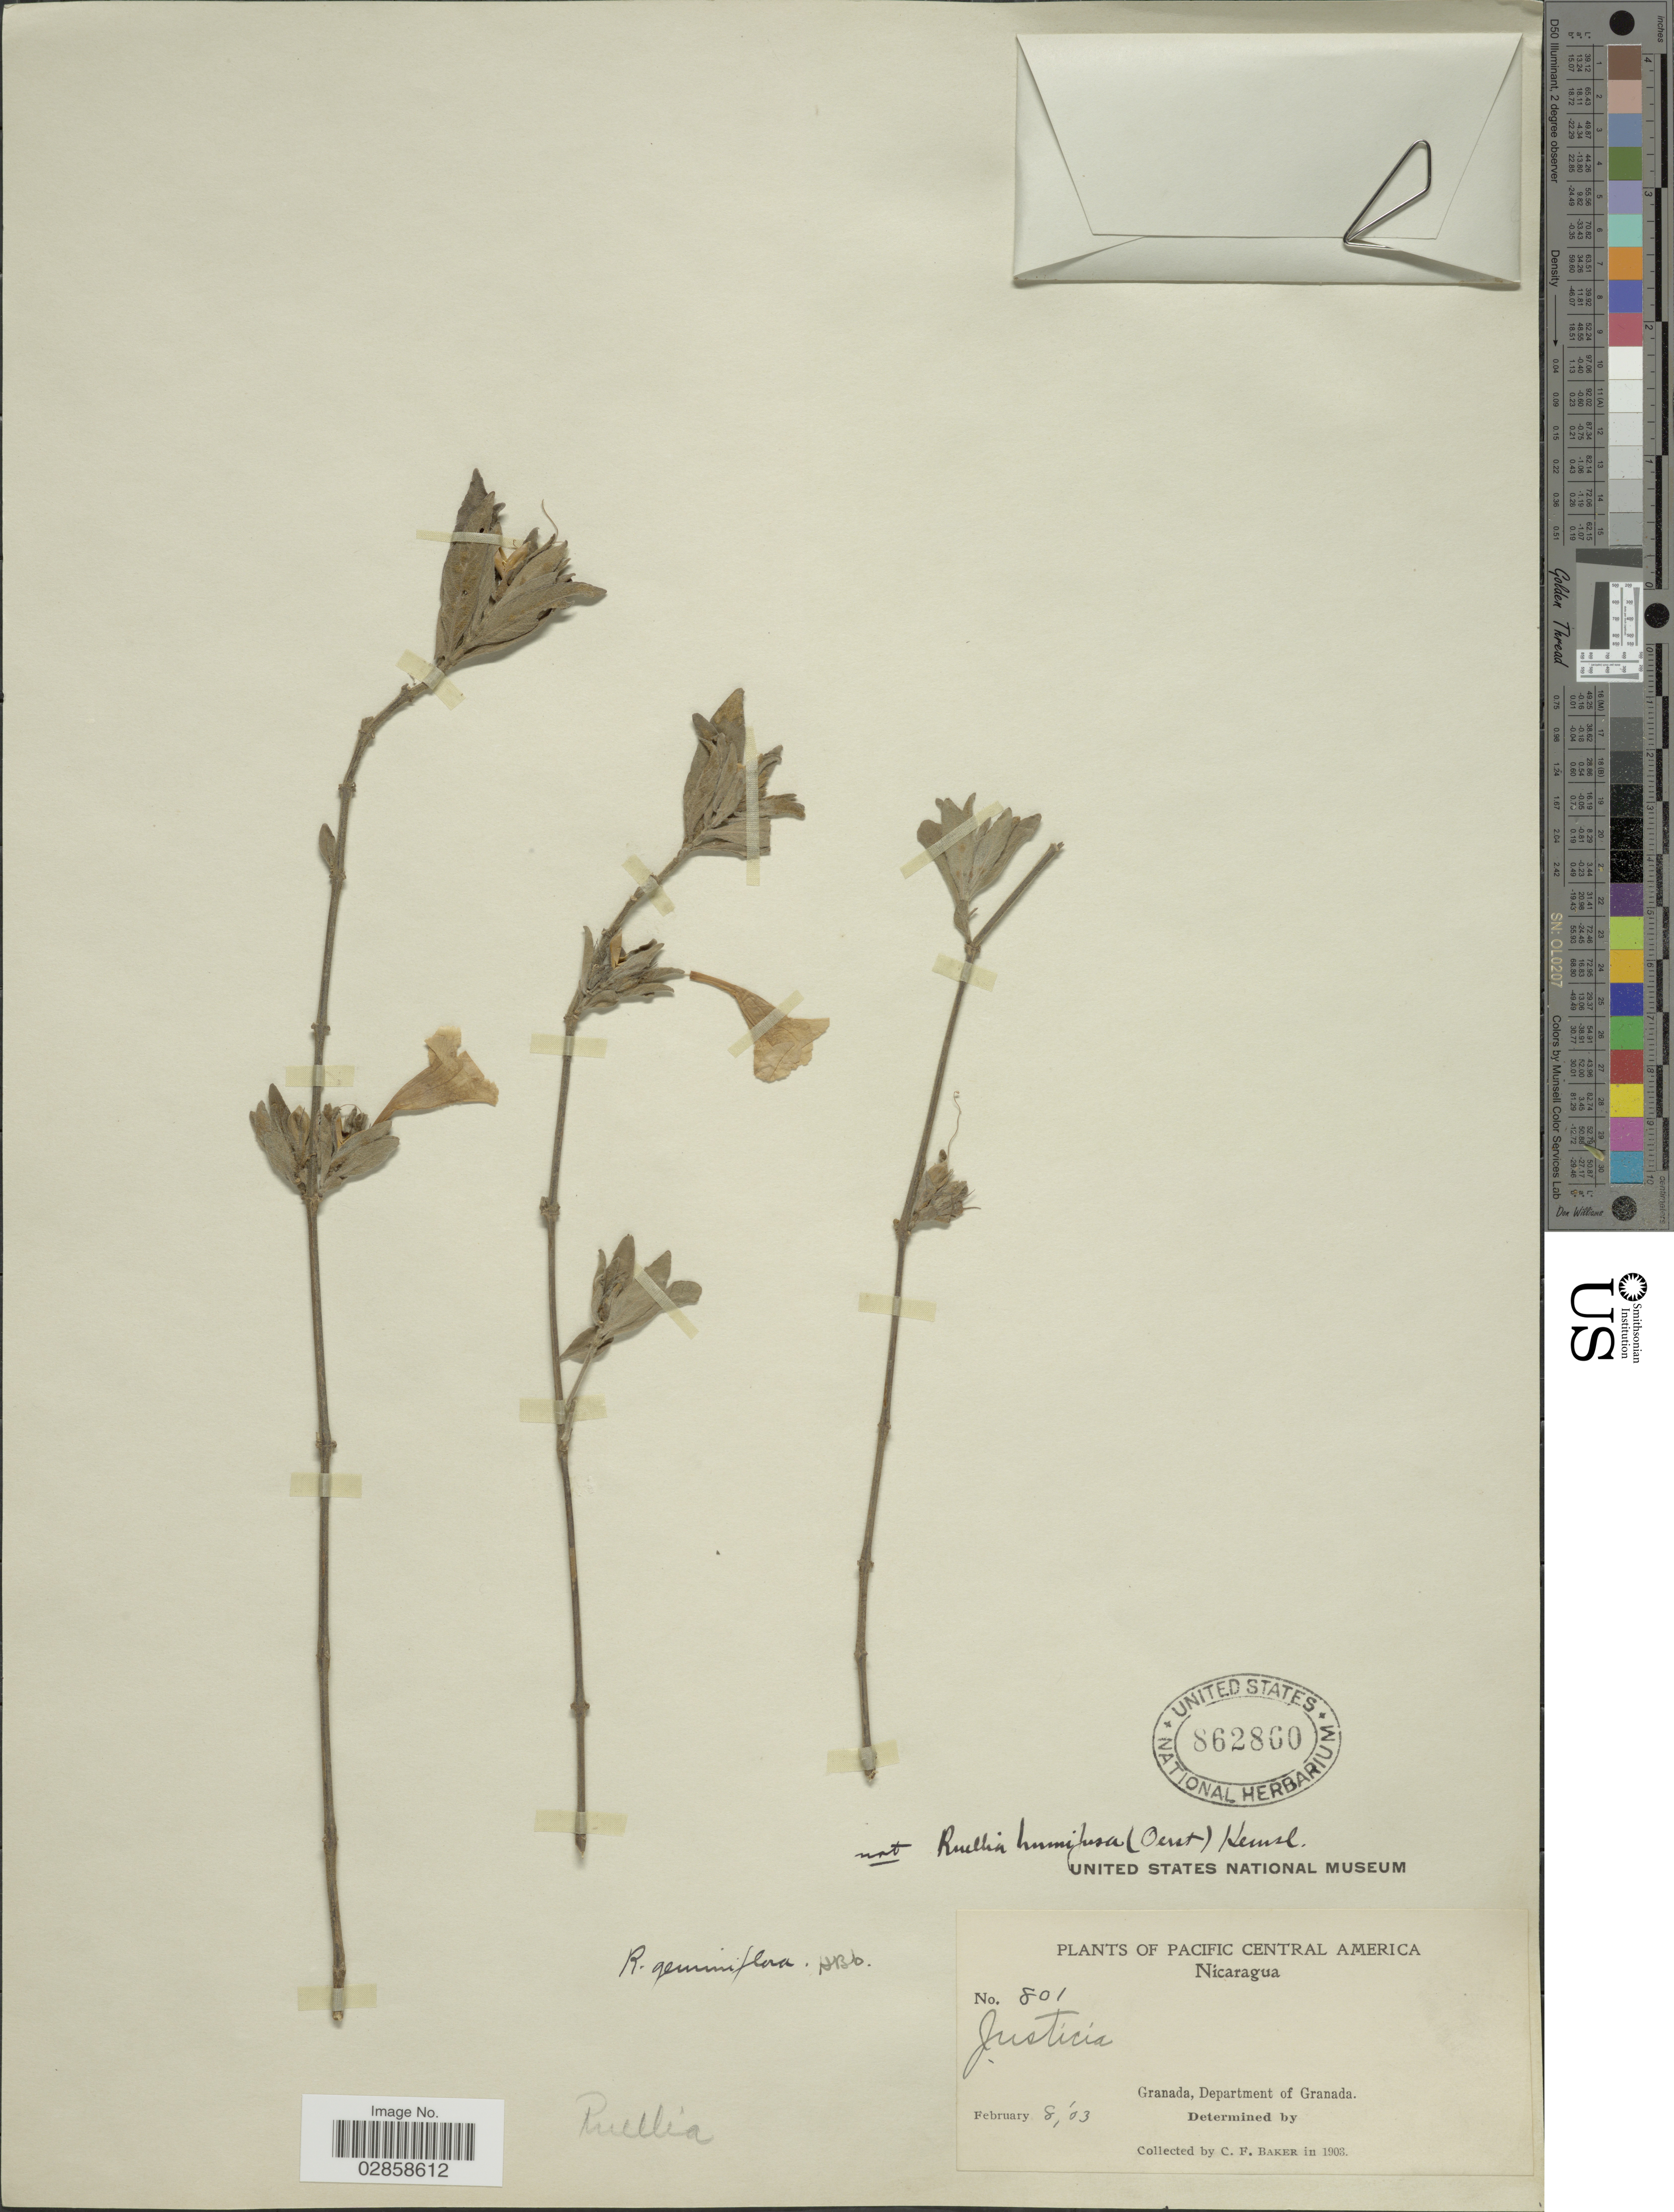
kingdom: Plantae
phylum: Tracheophyta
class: Magnoliopsida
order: Lamiales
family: Acanthaceae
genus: Ruellia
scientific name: Ruellia geminiflora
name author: Kunth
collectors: C. F. Baker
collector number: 801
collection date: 1903-02-08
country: Nicaragua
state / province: Granada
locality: Pacific Central America. Department of Granada.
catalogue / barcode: US 862860